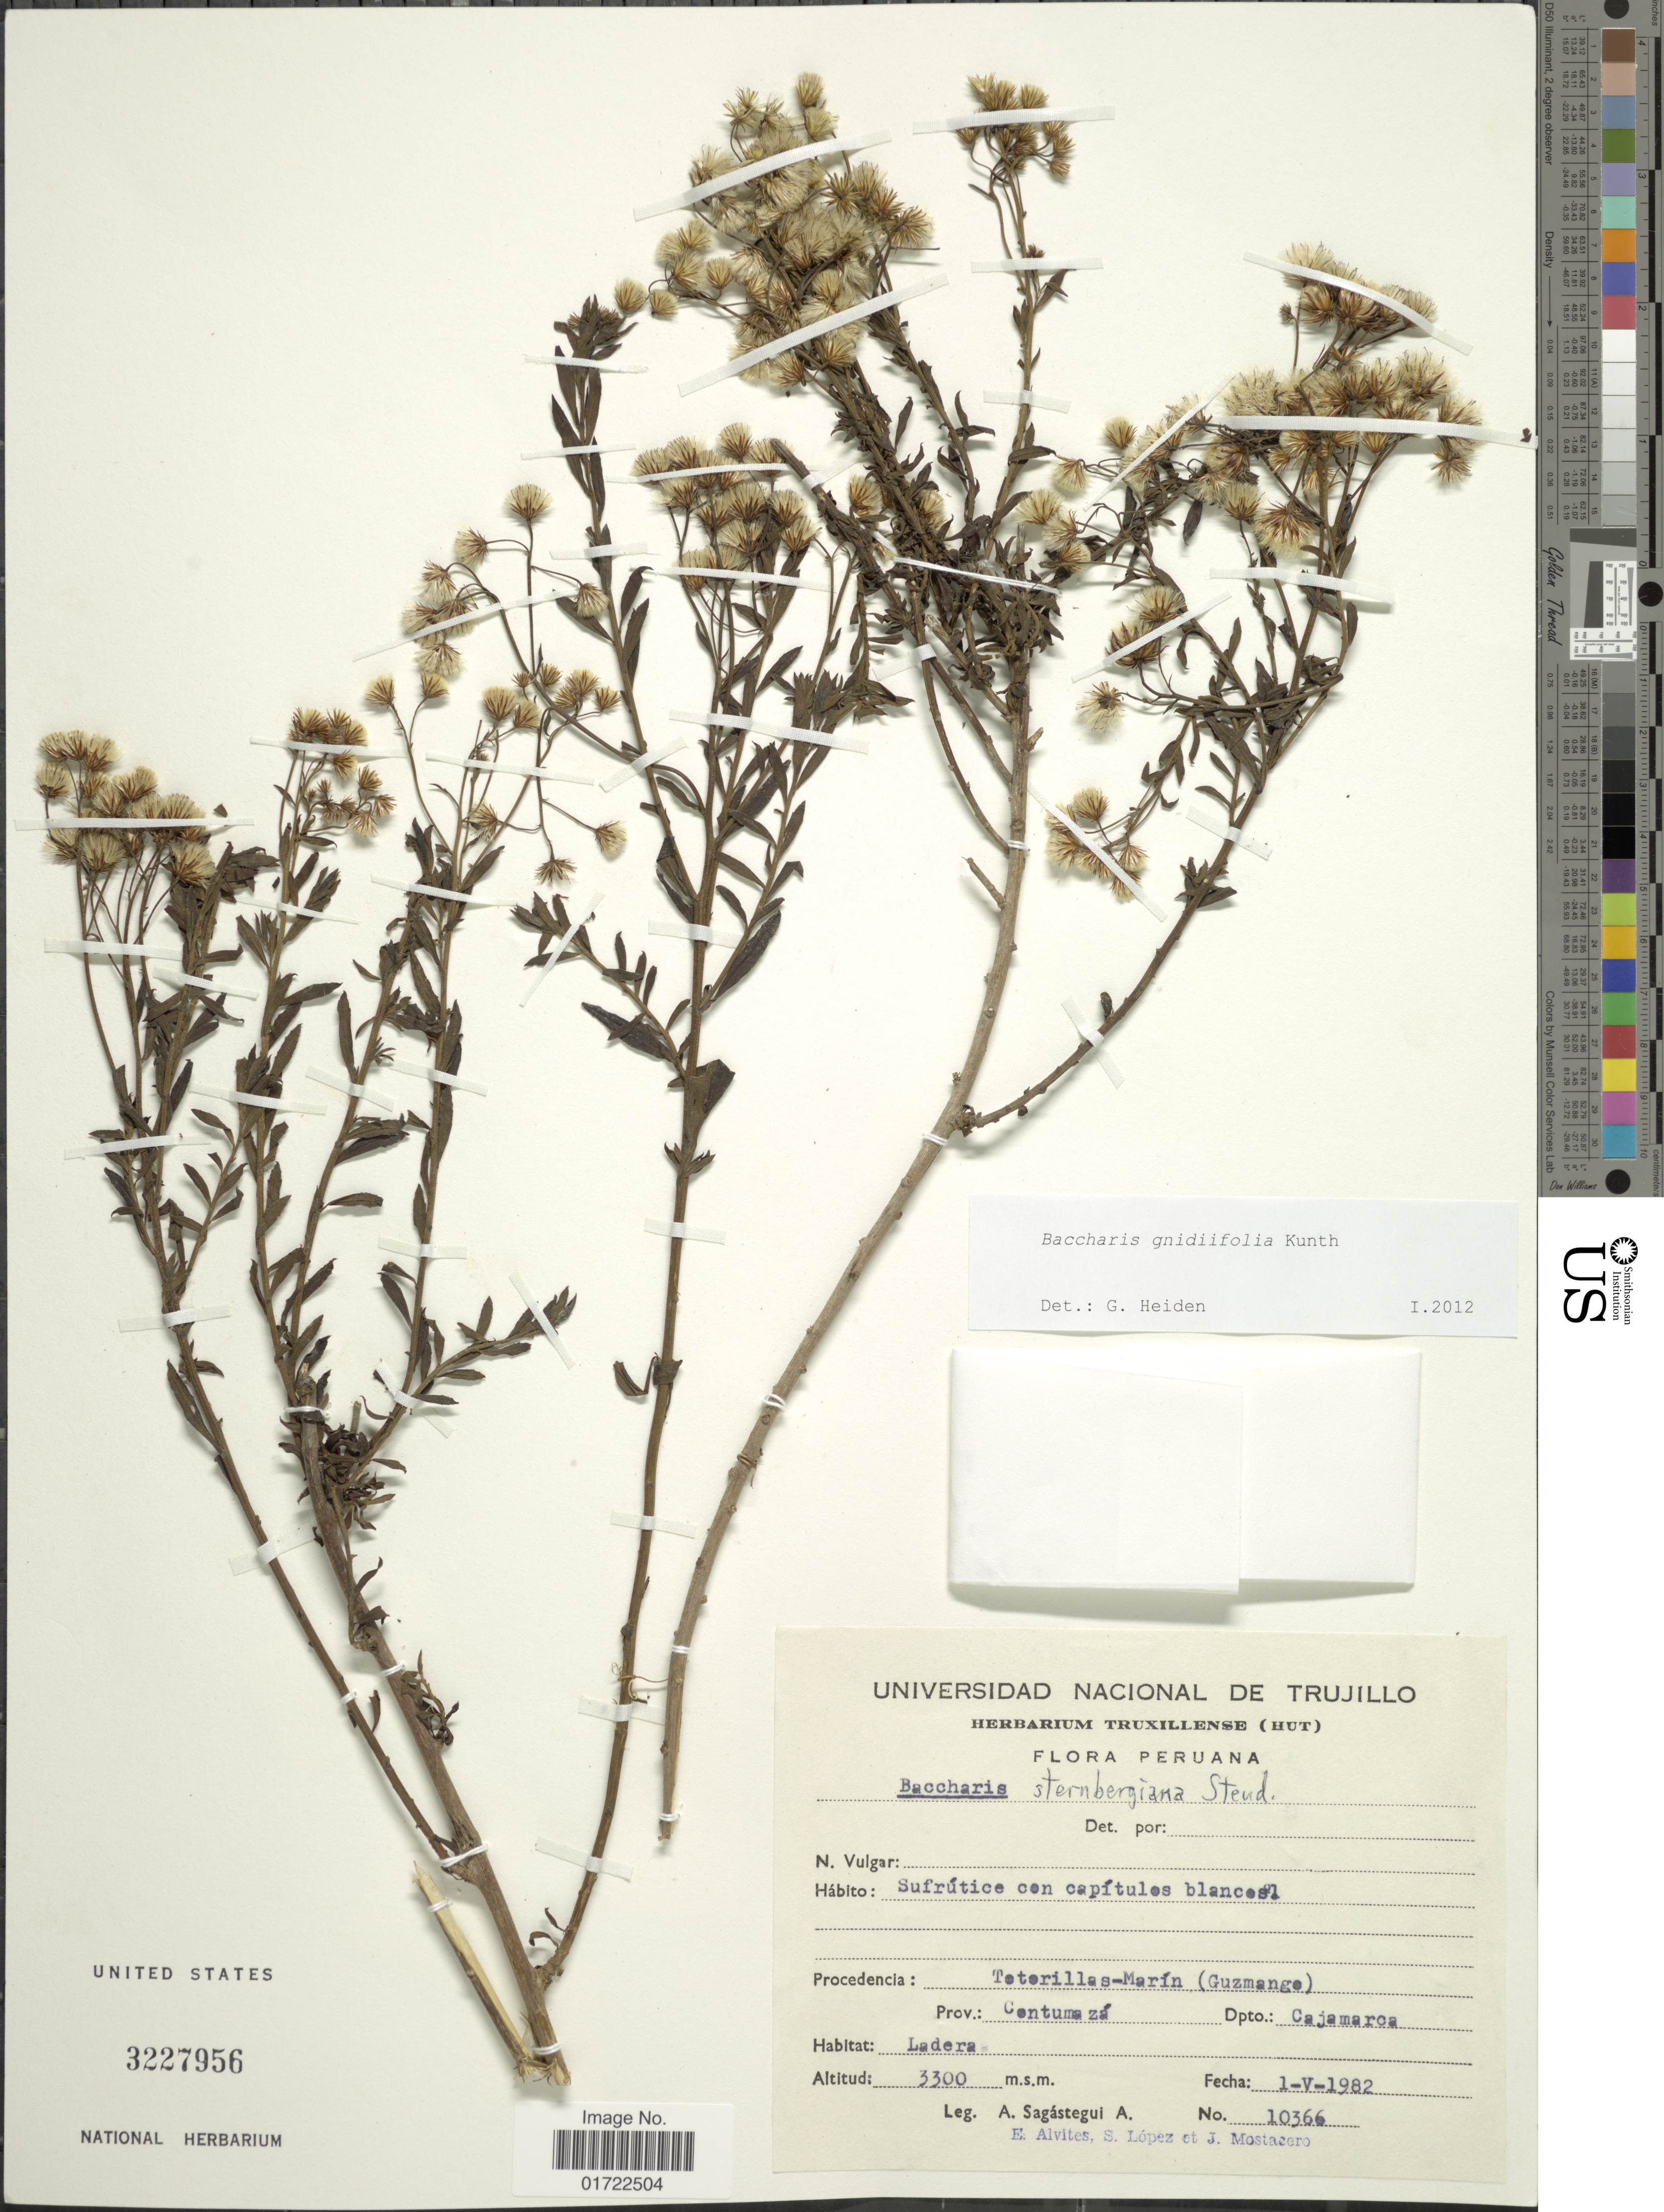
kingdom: Plantae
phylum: Tracheophyta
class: Magnoliopsida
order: Asterales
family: Asteraceae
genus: Baccharis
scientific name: Baccharis gnidiifolia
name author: Kunth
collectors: A. Sagástegui A., E. Alvites, S. Lopez & J. Mostacero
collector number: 10366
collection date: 1982-05-01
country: Peru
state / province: Cajamarca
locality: Procedencia: Teterillas_marin (Guzmango), Prov.: Centumaza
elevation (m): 3300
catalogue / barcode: US 3227956